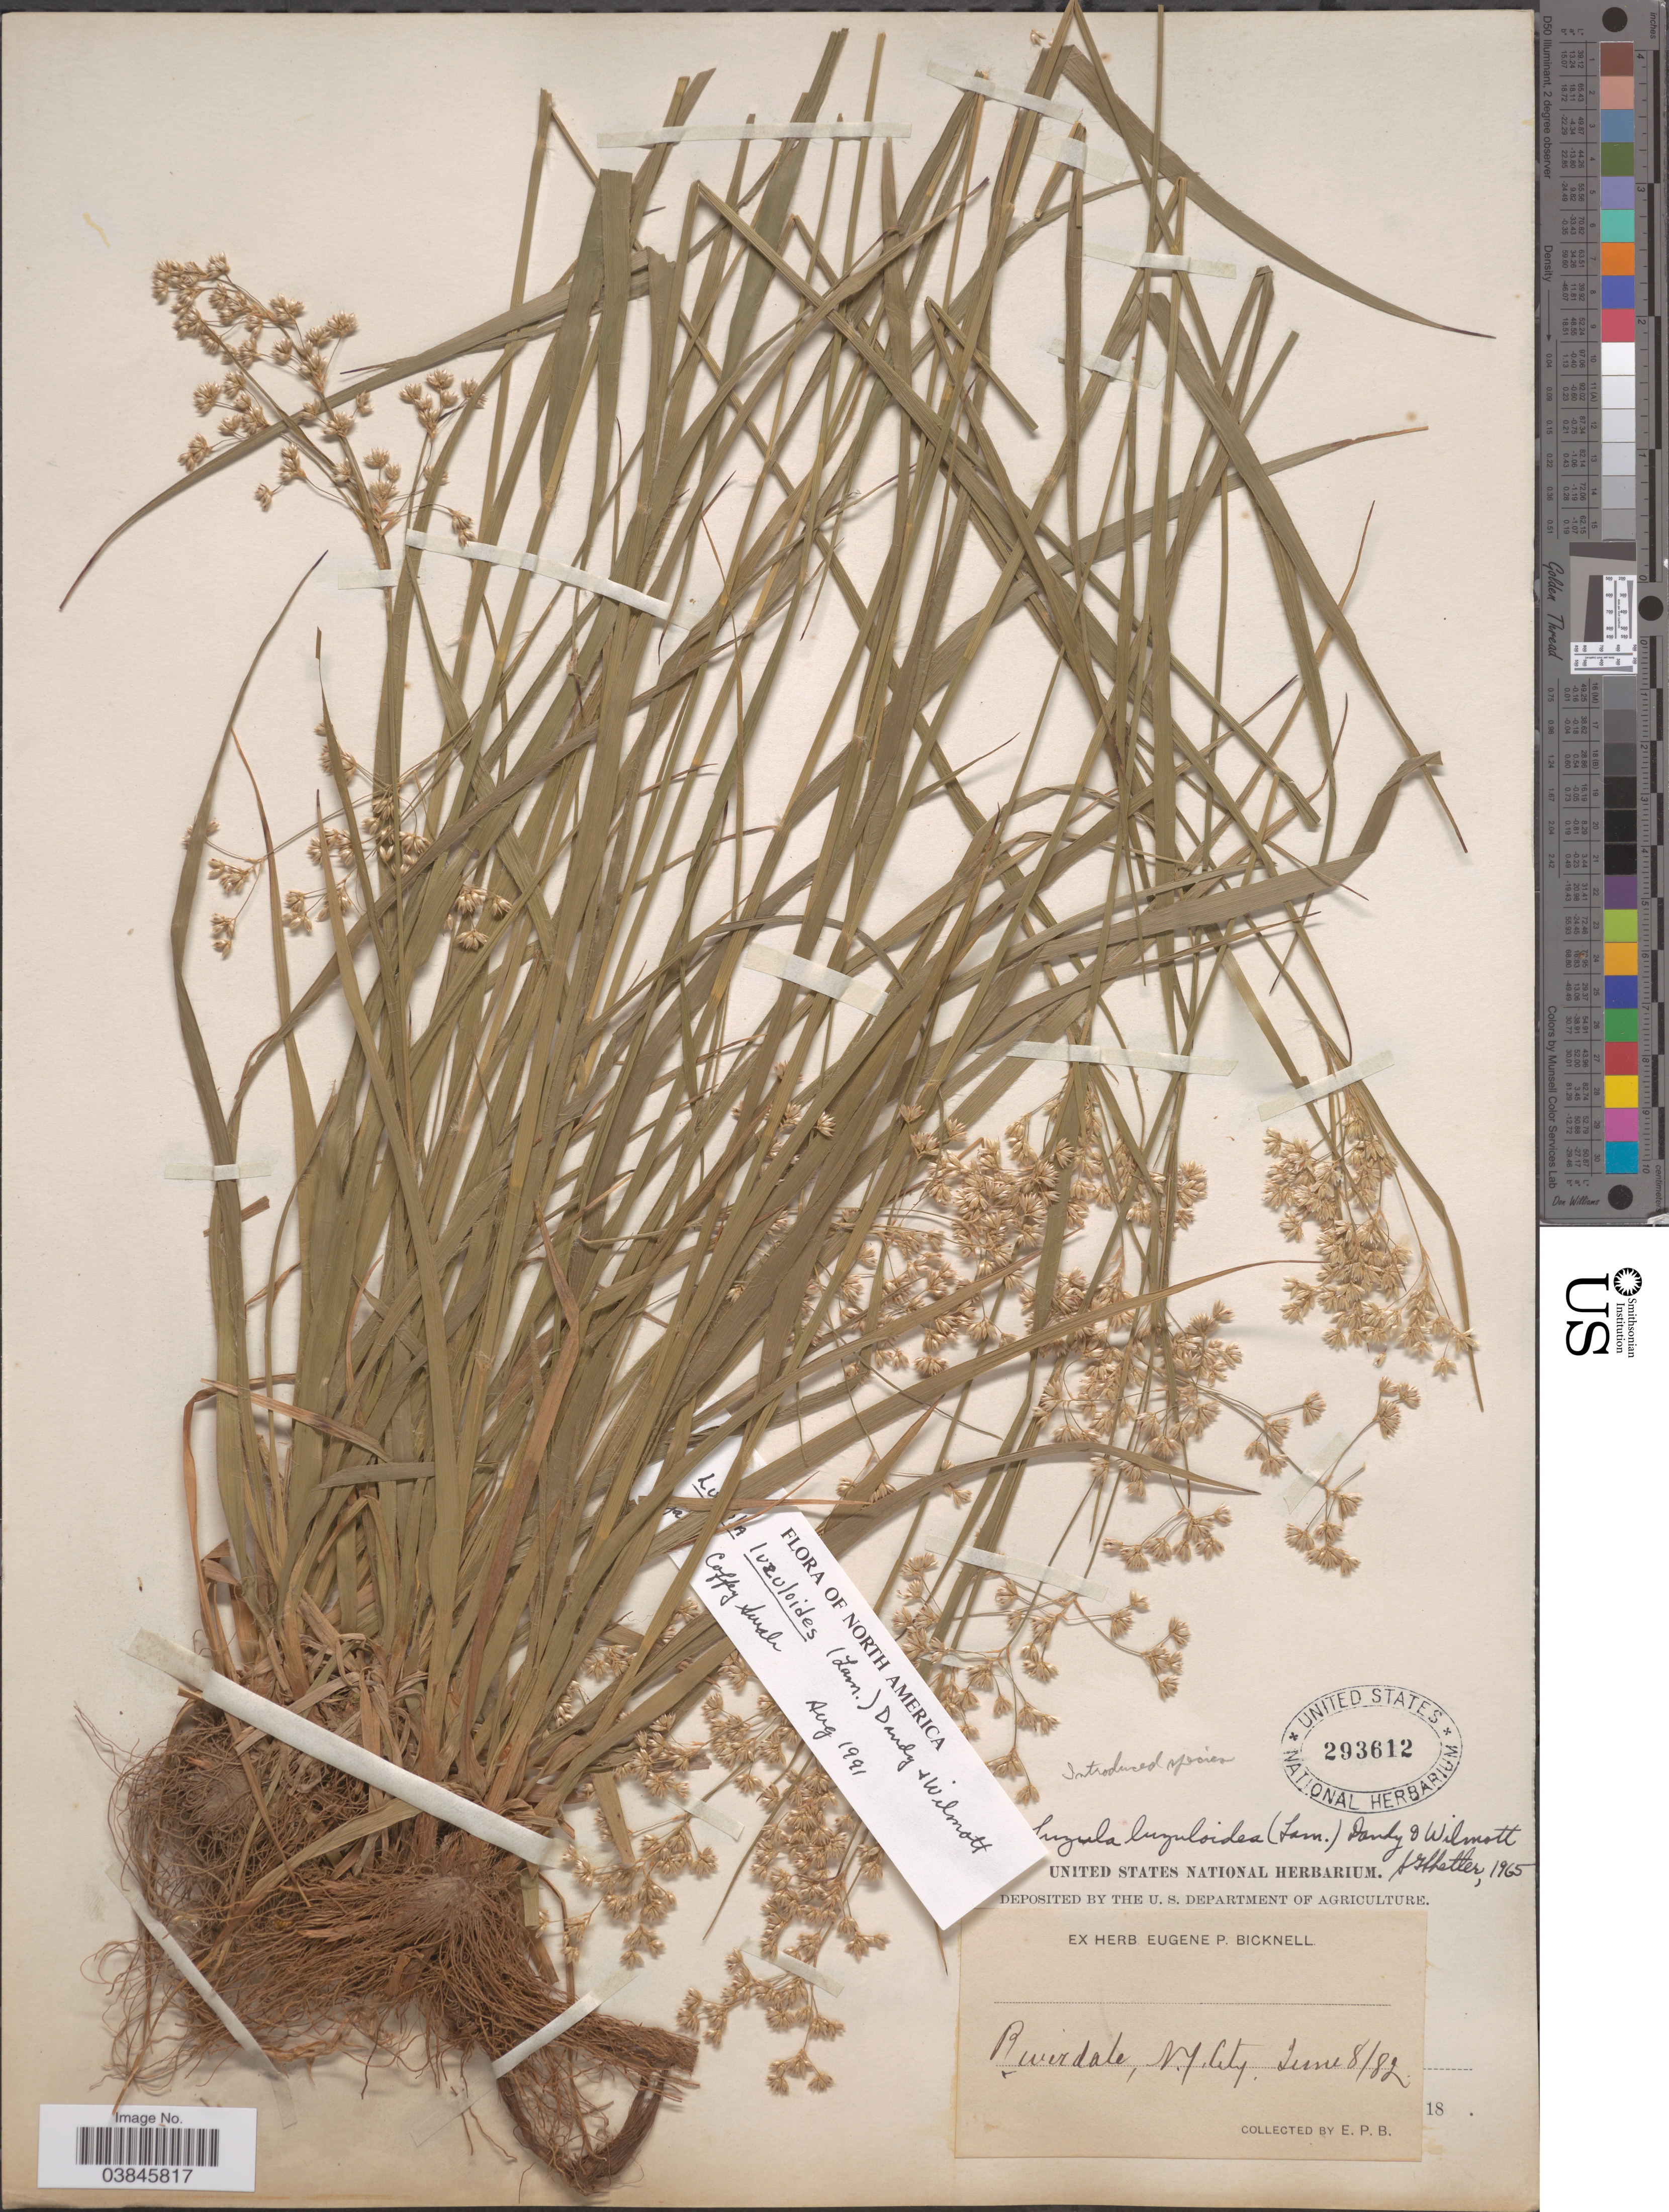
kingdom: Plantae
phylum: Tracheophyta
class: Liliopsida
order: Poales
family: Juncaceae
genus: Luzula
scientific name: Luzula luzuloides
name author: (Lam.) Dandy & Wilmott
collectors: E. P. Bicknell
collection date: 1882-06-08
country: United States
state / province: New York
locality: Riverdale, N.Y. City.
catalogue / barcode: US 293612